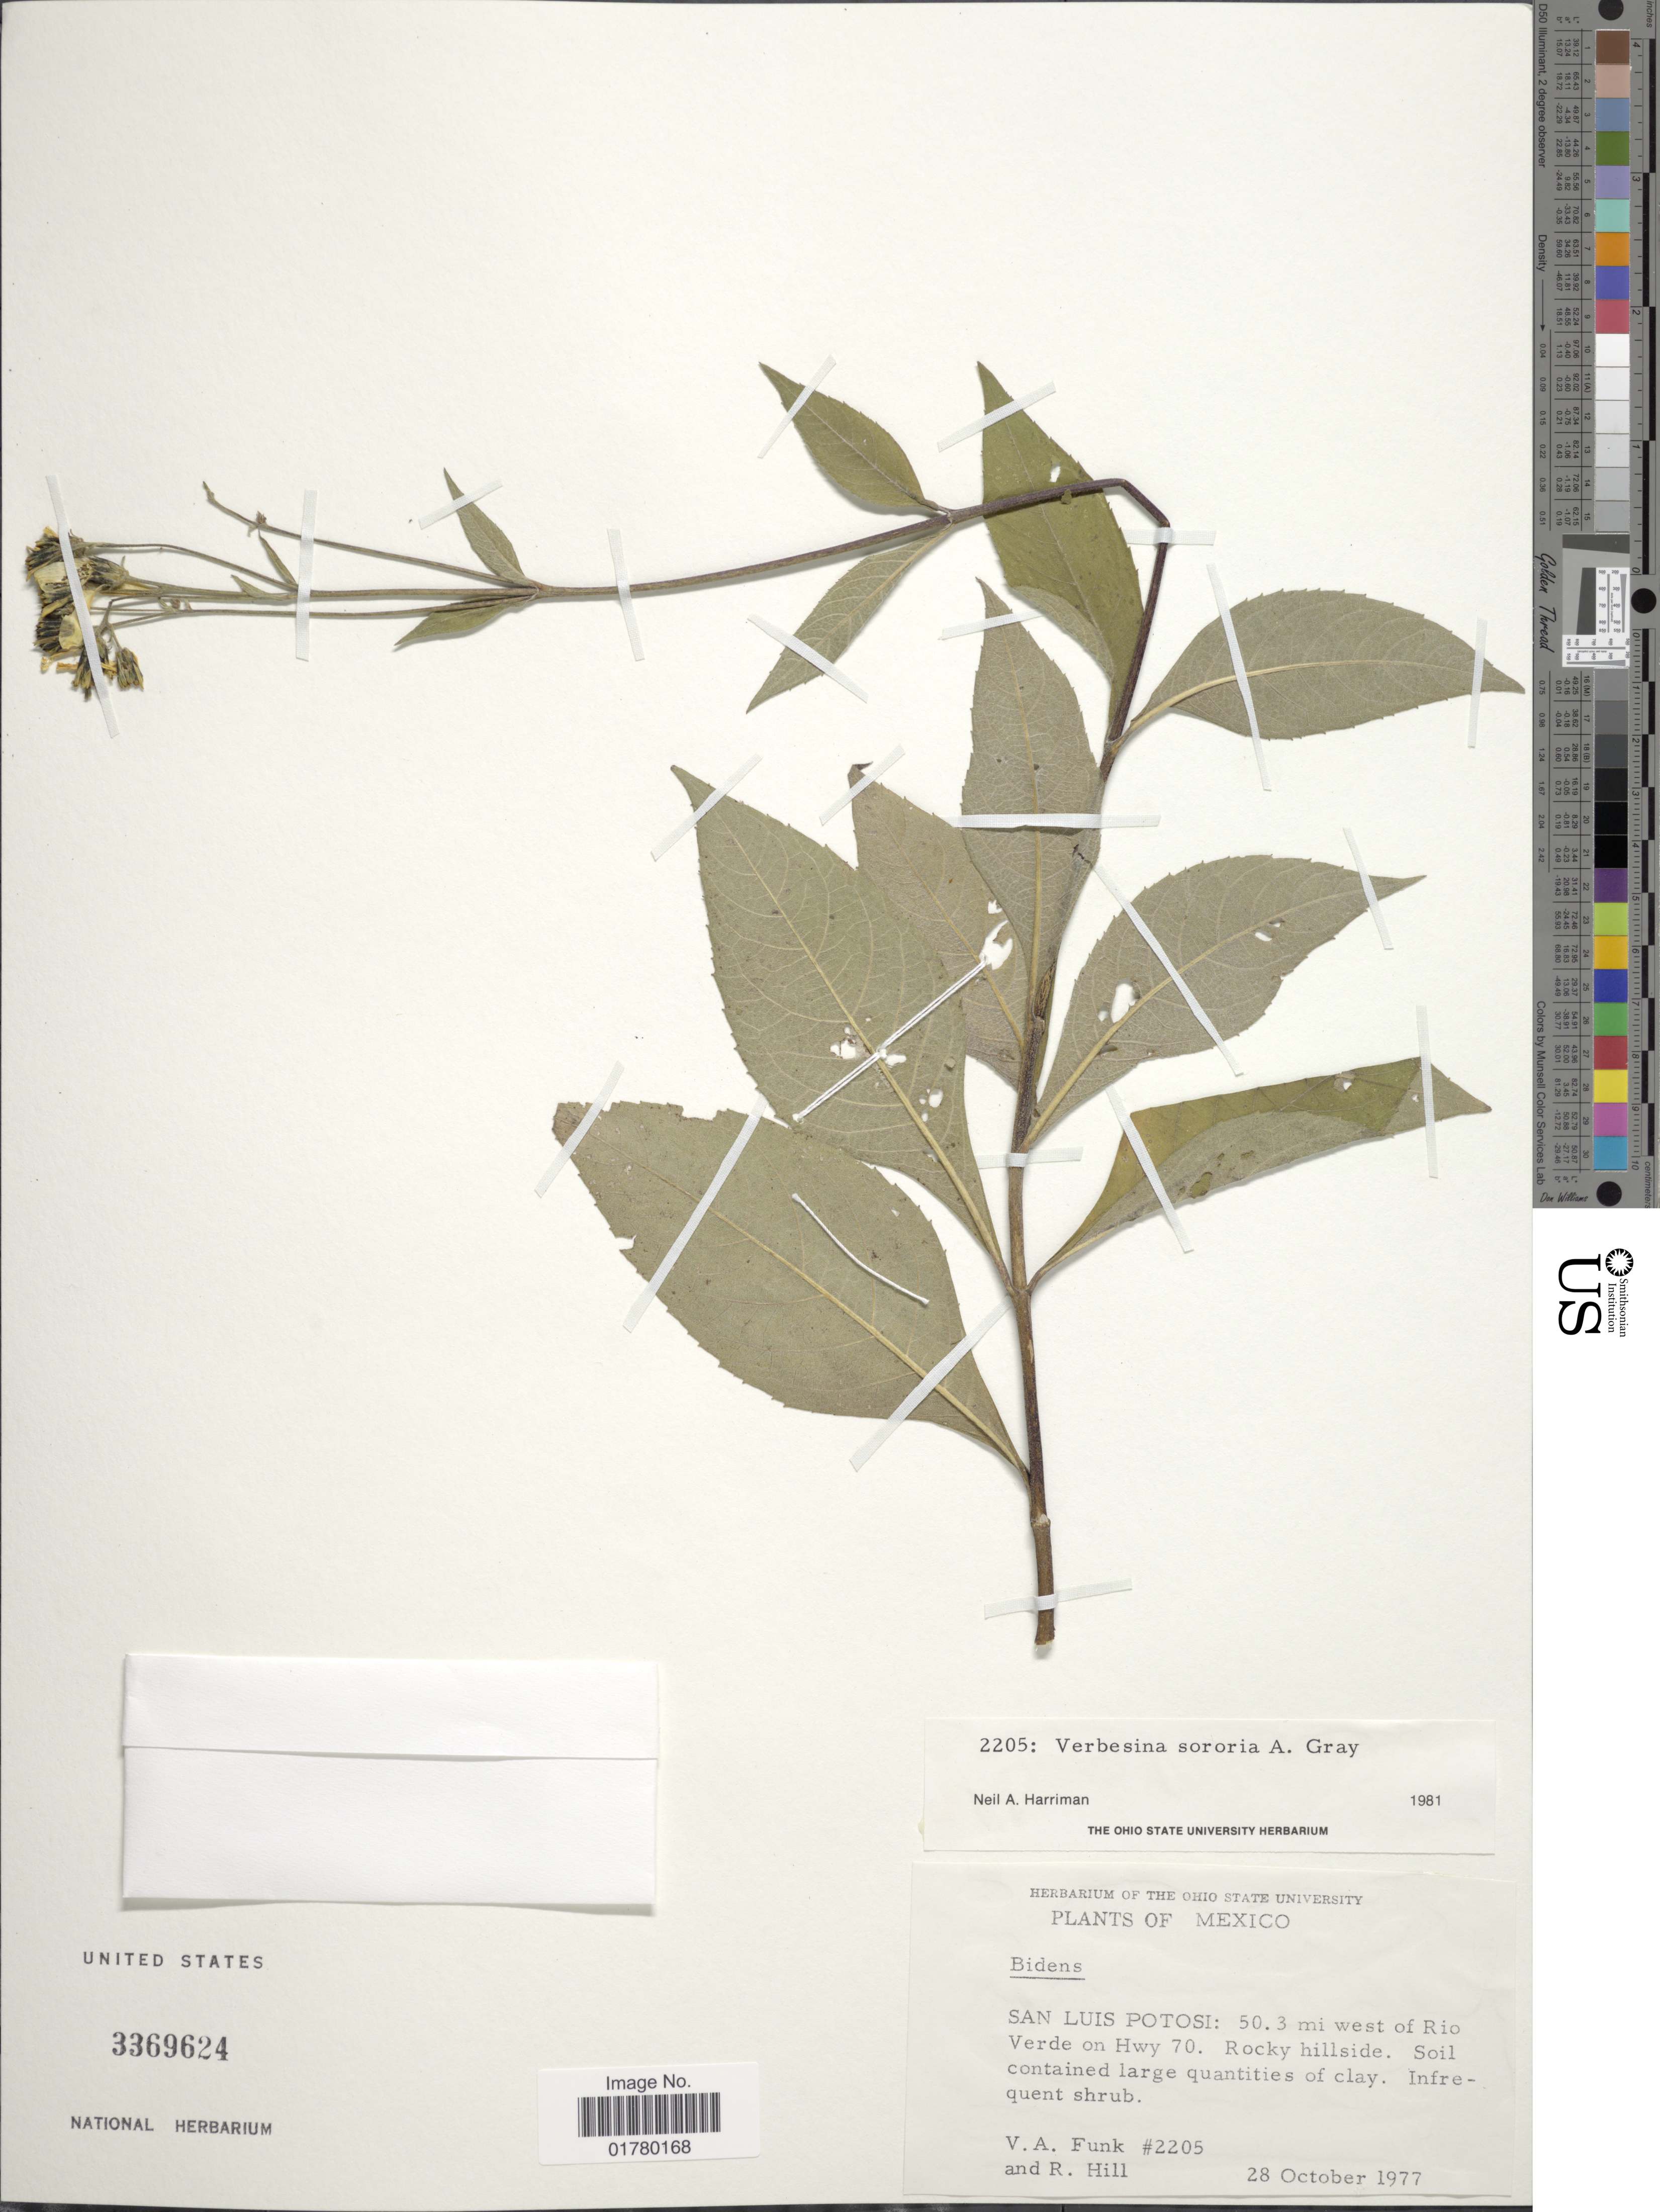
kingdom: Plantae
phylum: Tracheophyta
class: Magnoliopsida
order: Asterales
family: Asteraceae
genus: Verbesina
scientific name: Verbesina sororia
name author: A. Gray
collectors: V. Funk & R. Hill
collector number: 2205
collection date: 1977-10-28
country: Mexico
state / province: San Luis Potosí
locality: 50.3 mi west of Rio Verde on Hwy 70. Rocky hillside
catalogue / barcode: US 3369624